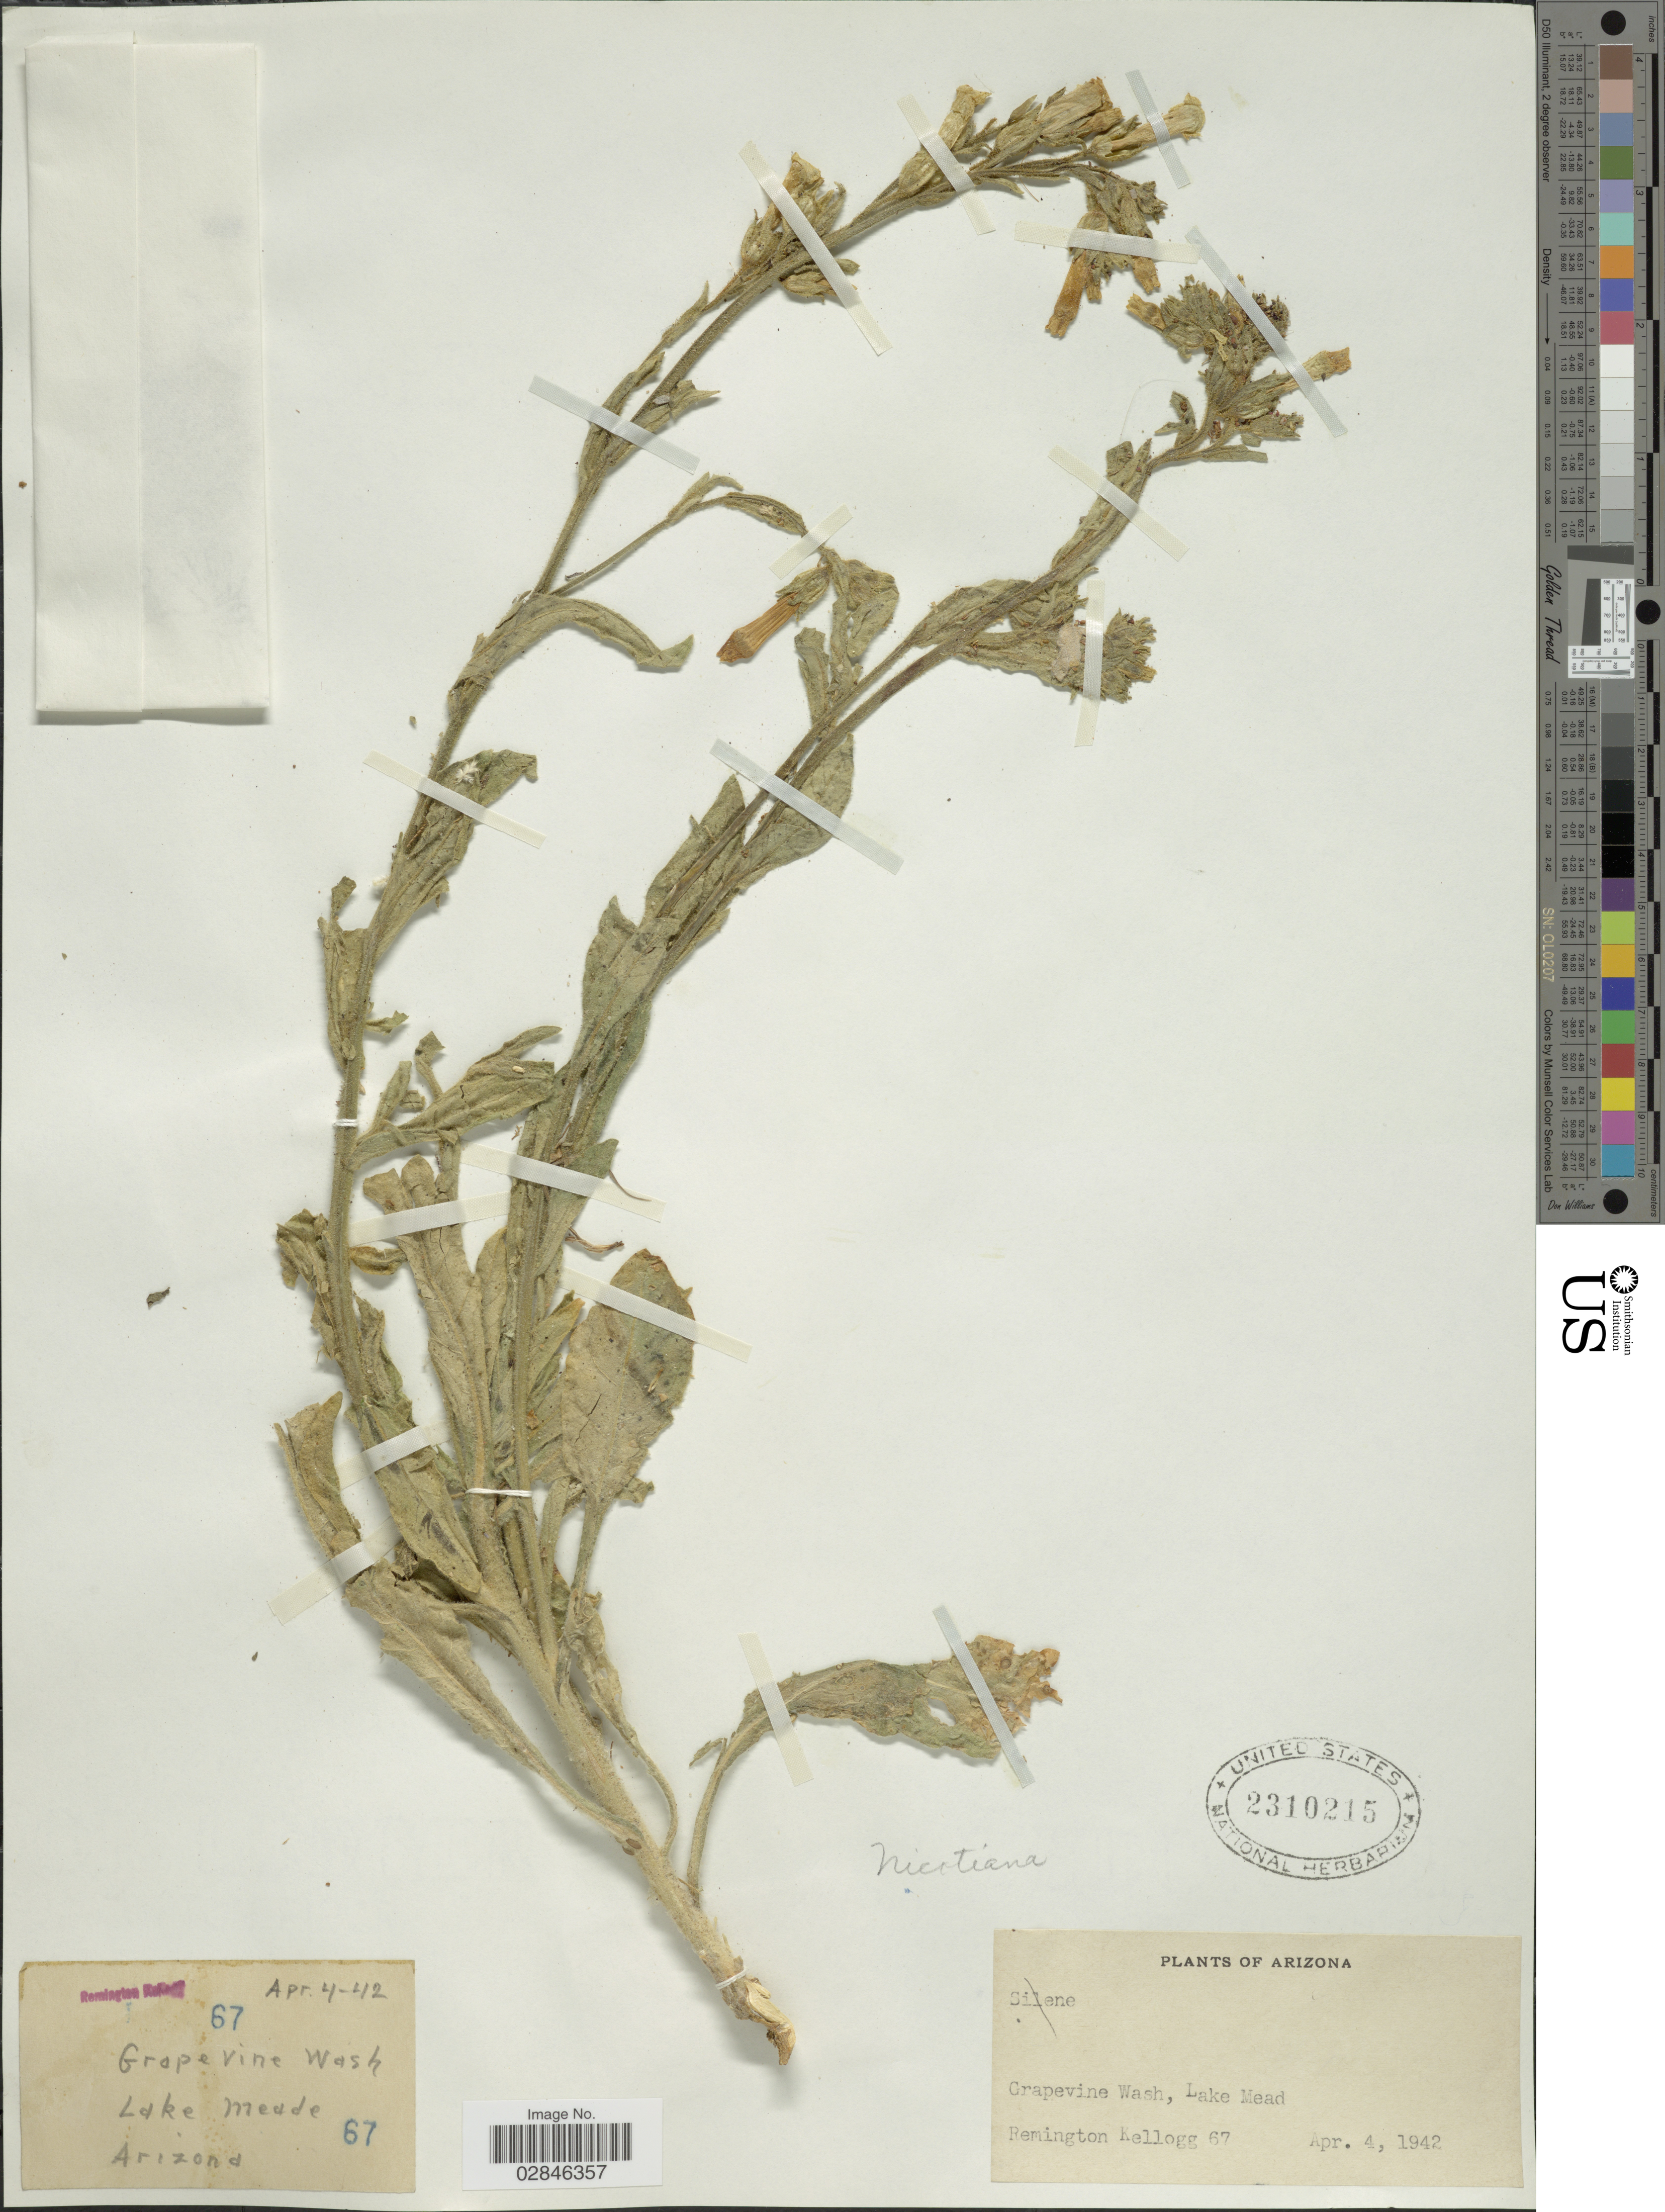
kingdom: Plantae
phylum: Tracheophyta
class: Magnoliopsida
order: Solanales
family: Solanaceae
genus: Nicotiana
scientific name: Nicotiana sp.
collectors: R. Kellogg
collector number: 67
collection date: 1942-04-04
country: United States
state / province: Arizona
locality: Grapevine Wash., Lake Mead.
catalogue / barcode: US 2310215